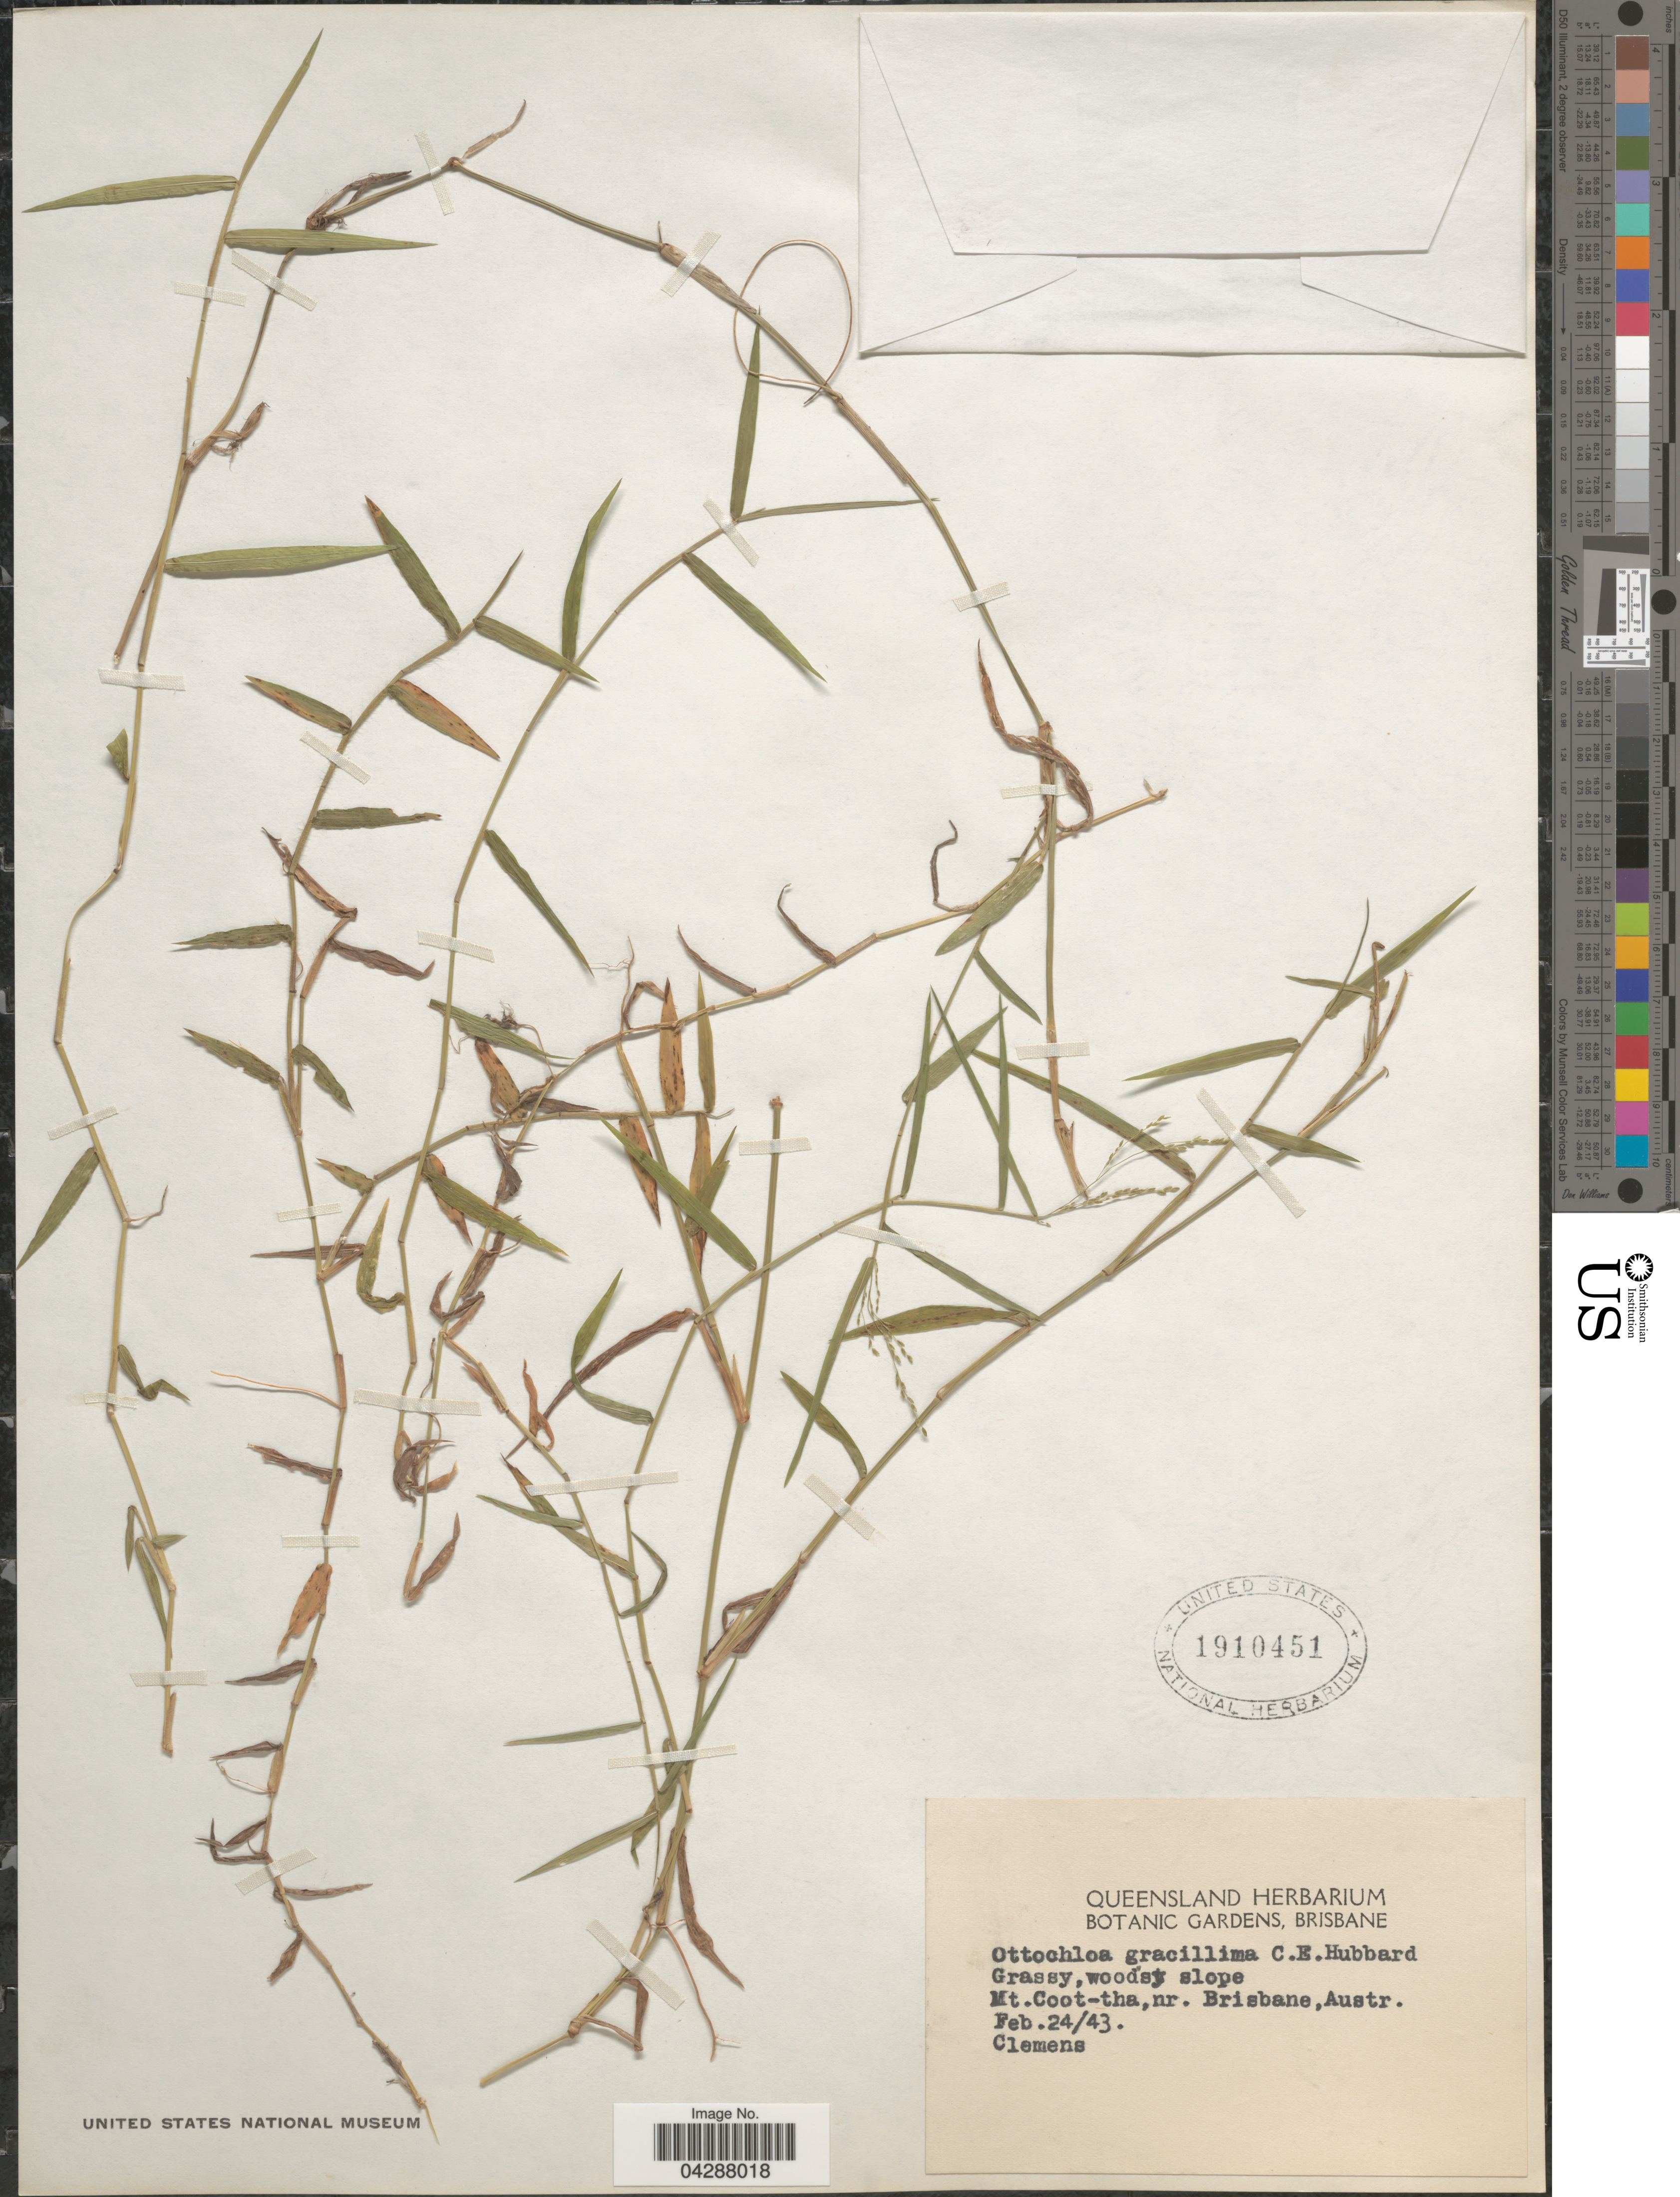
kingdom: Plantae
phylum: Tracheophyta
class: Liliopsida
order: Poales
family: Poaceae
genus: Ottochloa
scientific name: Ottochloa gracillima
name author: C.E. Hubb.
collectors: -. Clemens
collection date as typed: Transcribed d/m/y: 24/2/43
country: Australia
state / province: Queensland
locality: Mt.Coot-tha,nr. Brisbane.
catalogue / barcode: US 1910451